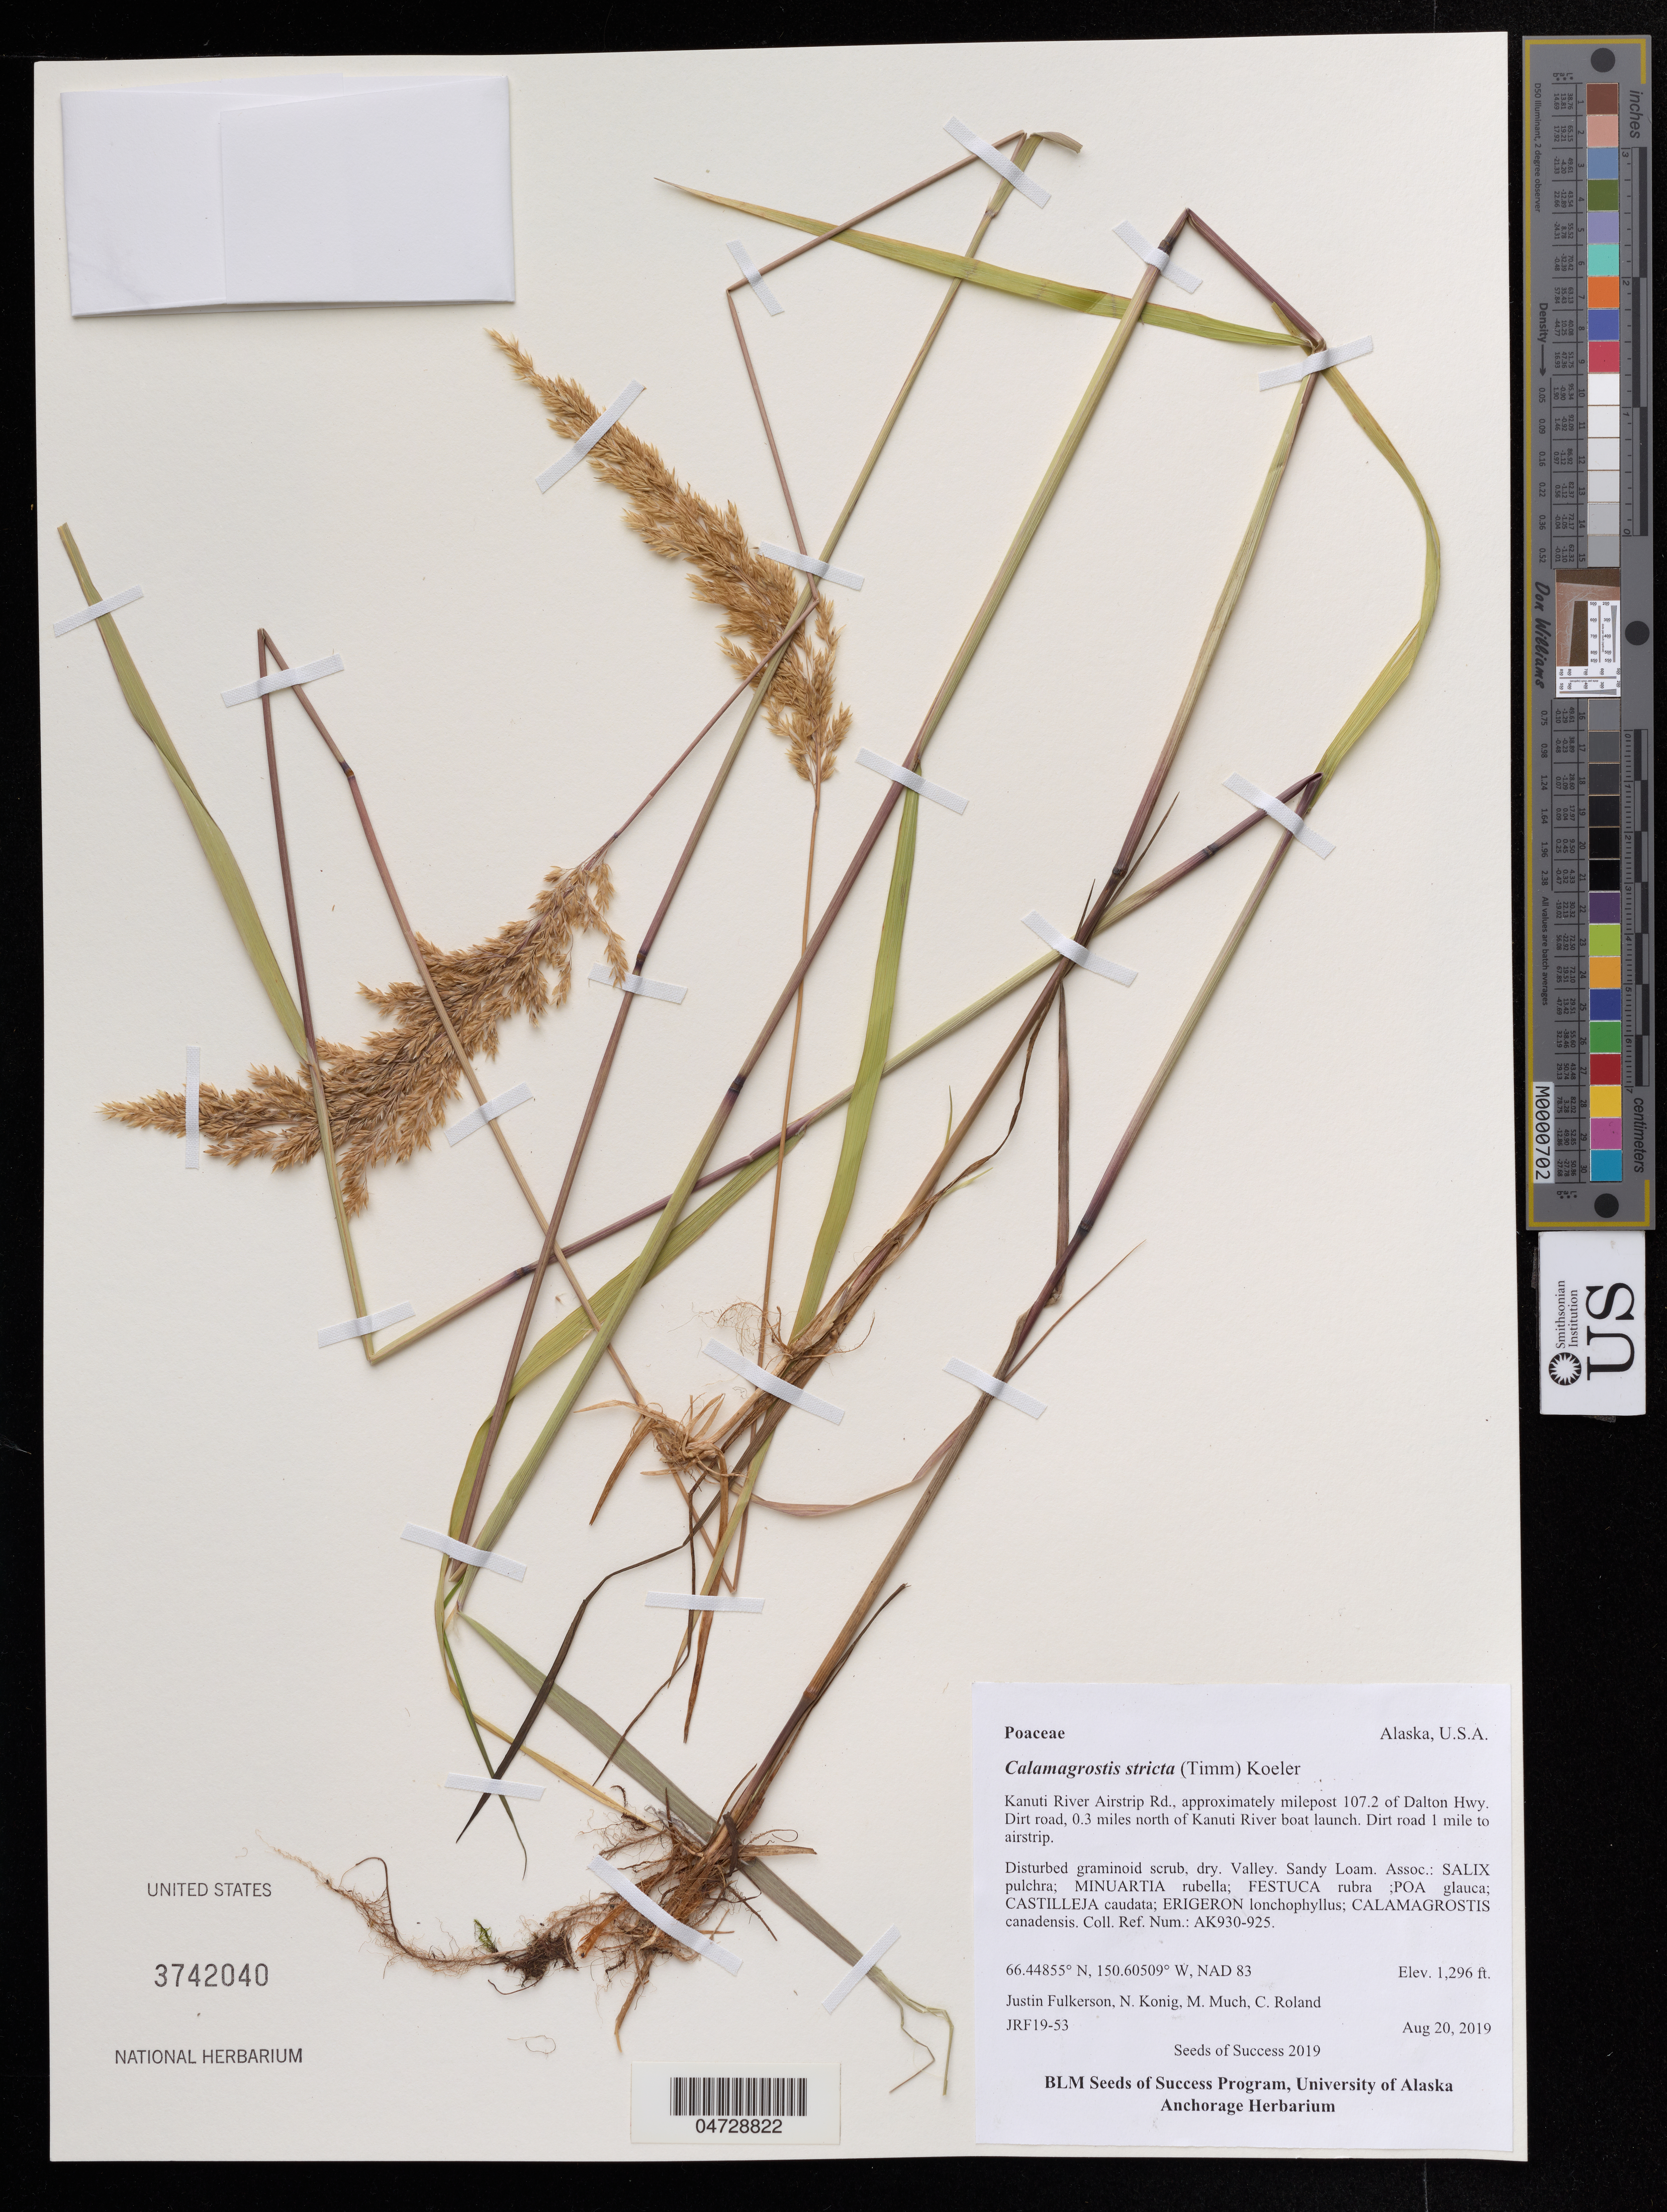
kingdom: Plantae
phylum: Tracheophyta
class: Liliopsida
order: Poales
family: Poaceae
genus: Calamagrostis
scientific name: Calamagrostis stricta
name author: (Timm) Koeler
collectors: J. Fulkerson, N. Konig & C. Roland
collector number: JRF19-53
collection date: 2019-08-20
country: United States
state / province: Alaska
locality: Kanuti River Airstrip Rd., approximately milepost 107.2 of Dalton Hwy. Dirt road, 0.3 miles north of Kanuti River boat launch. Dirt road 1 mile to airstrip.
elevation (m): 395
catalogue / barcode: US 3742040